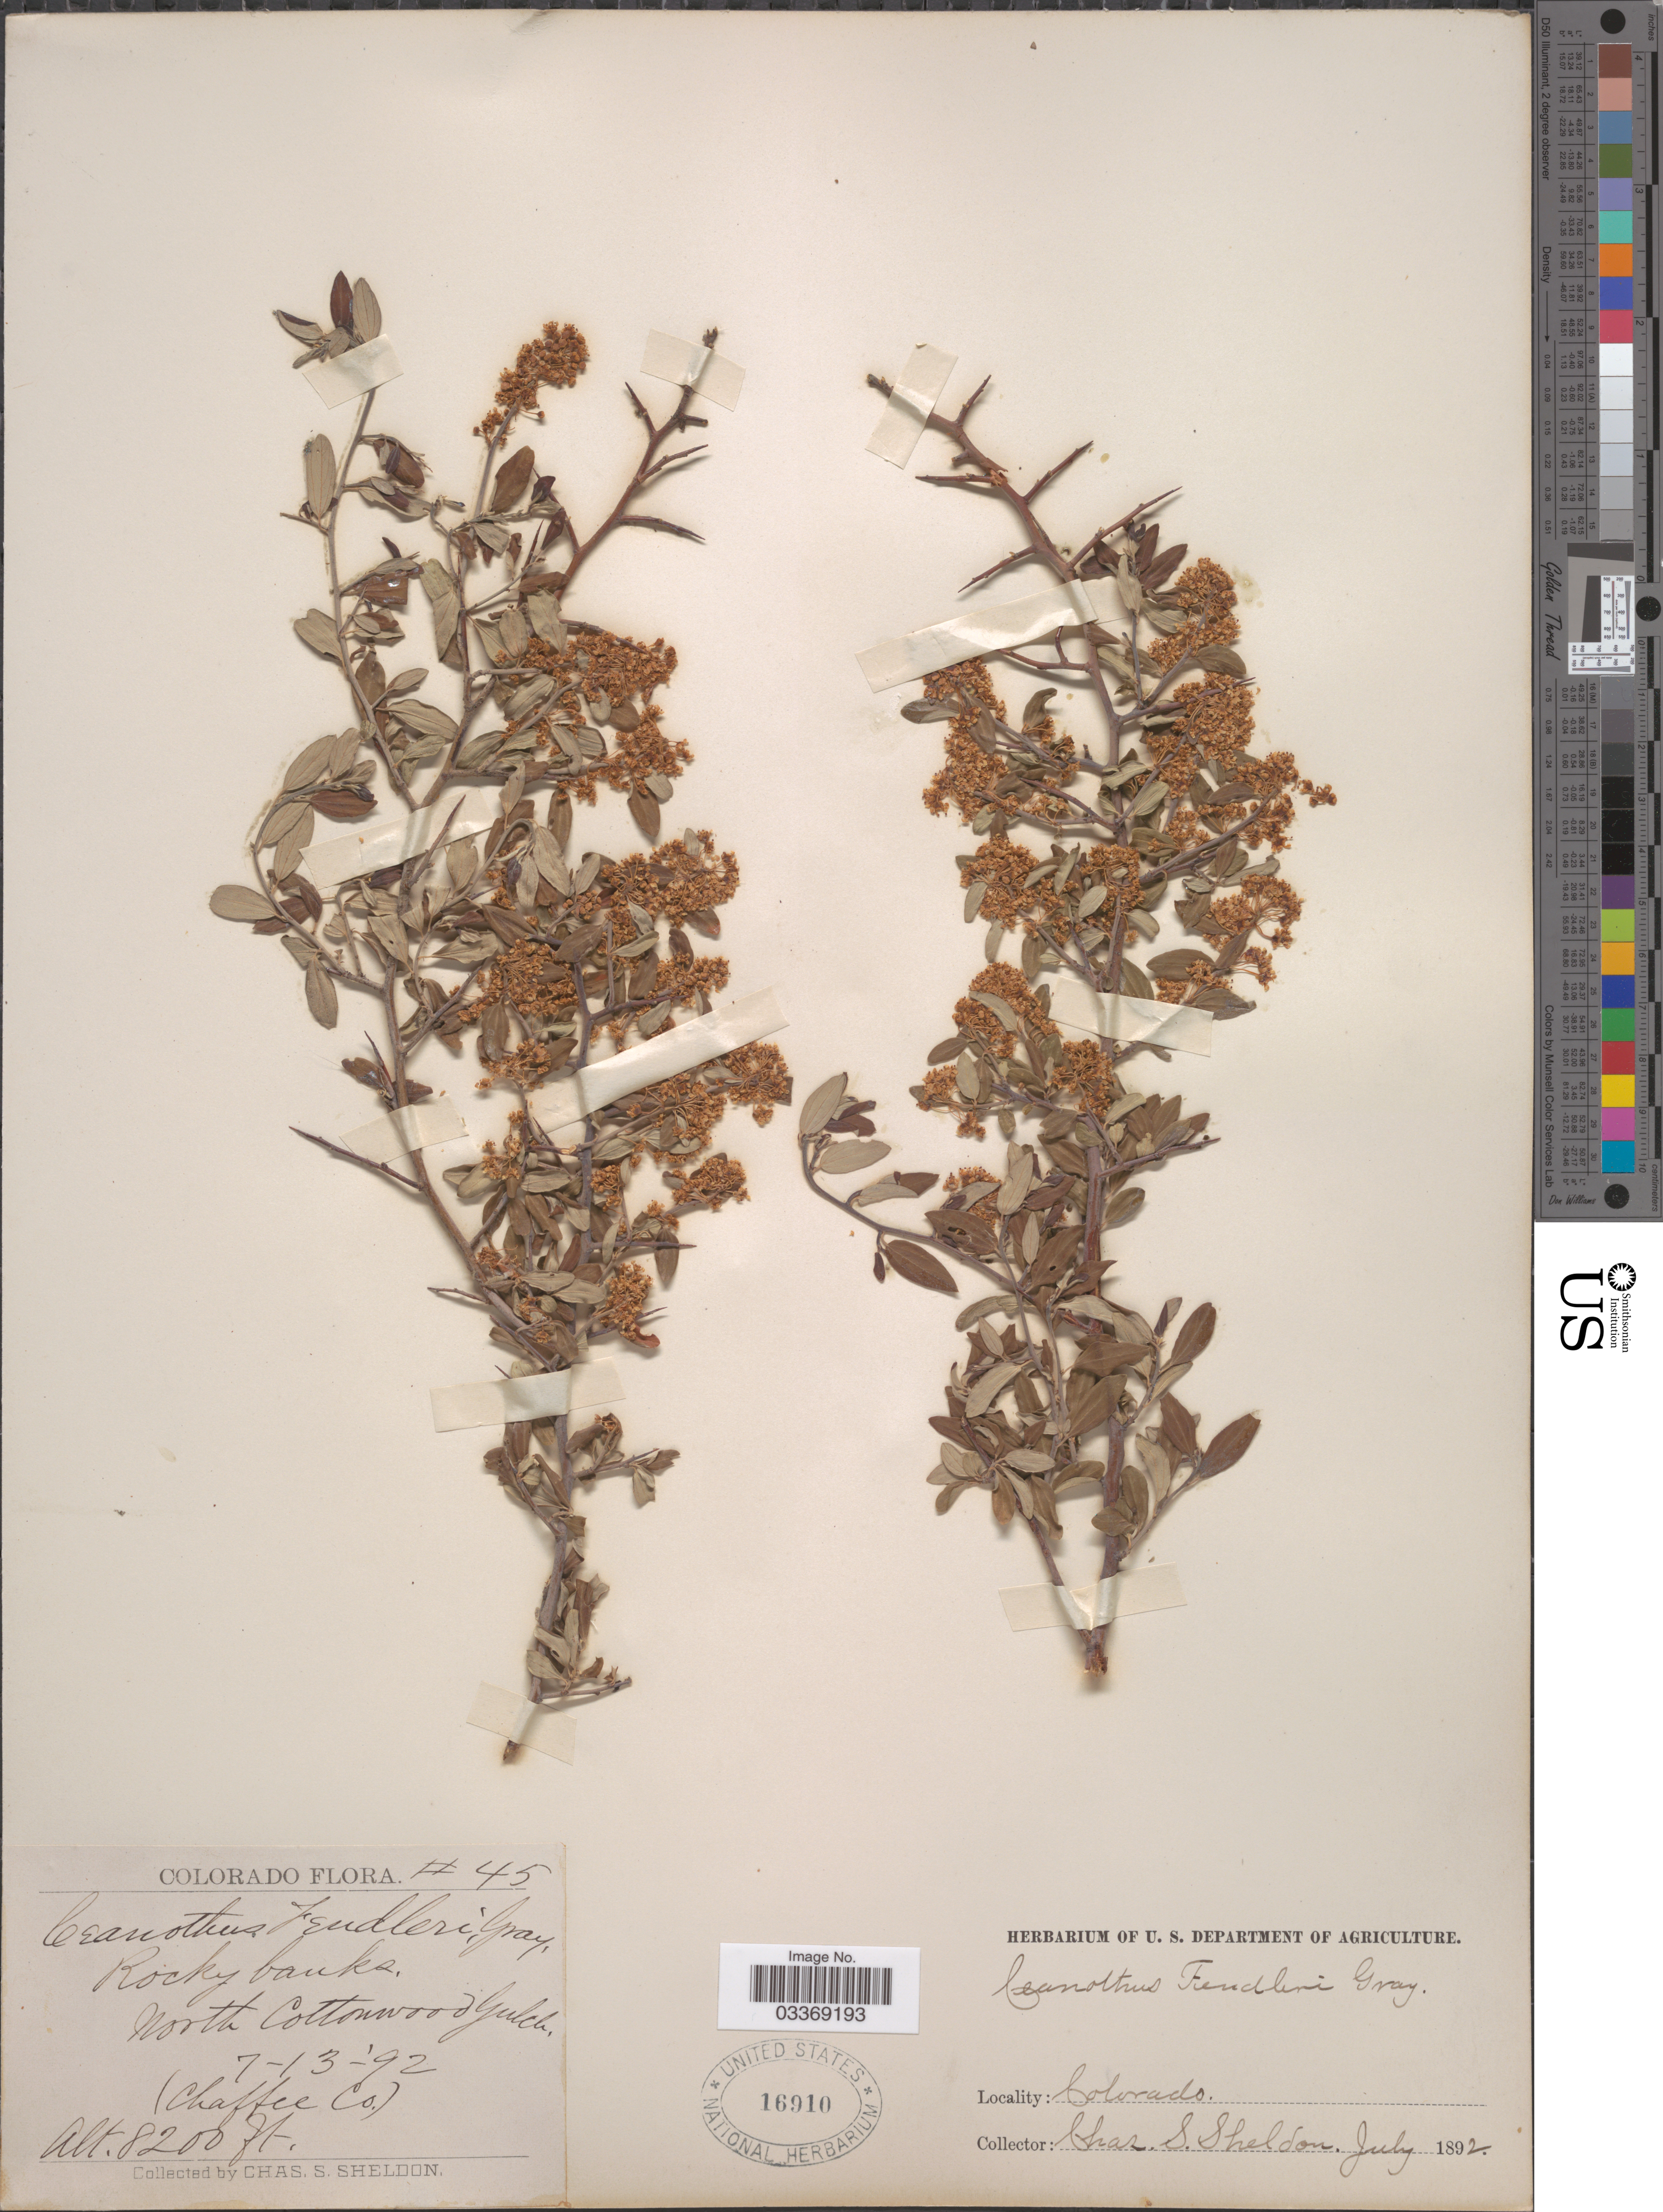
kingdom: Plantae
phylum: Tracheophyta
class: Magnoliopsida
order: Rosales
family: Rhamnaceae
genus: Ceanothus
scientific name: Ceanothus fendleri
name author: A. Gray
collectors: C. S. Sheldon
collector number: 45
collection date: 1892-07-13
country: United States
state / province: Colorado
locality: North Cottonwood Gulch (Chaffee Co.).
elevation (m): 2499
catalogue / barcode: US 16910